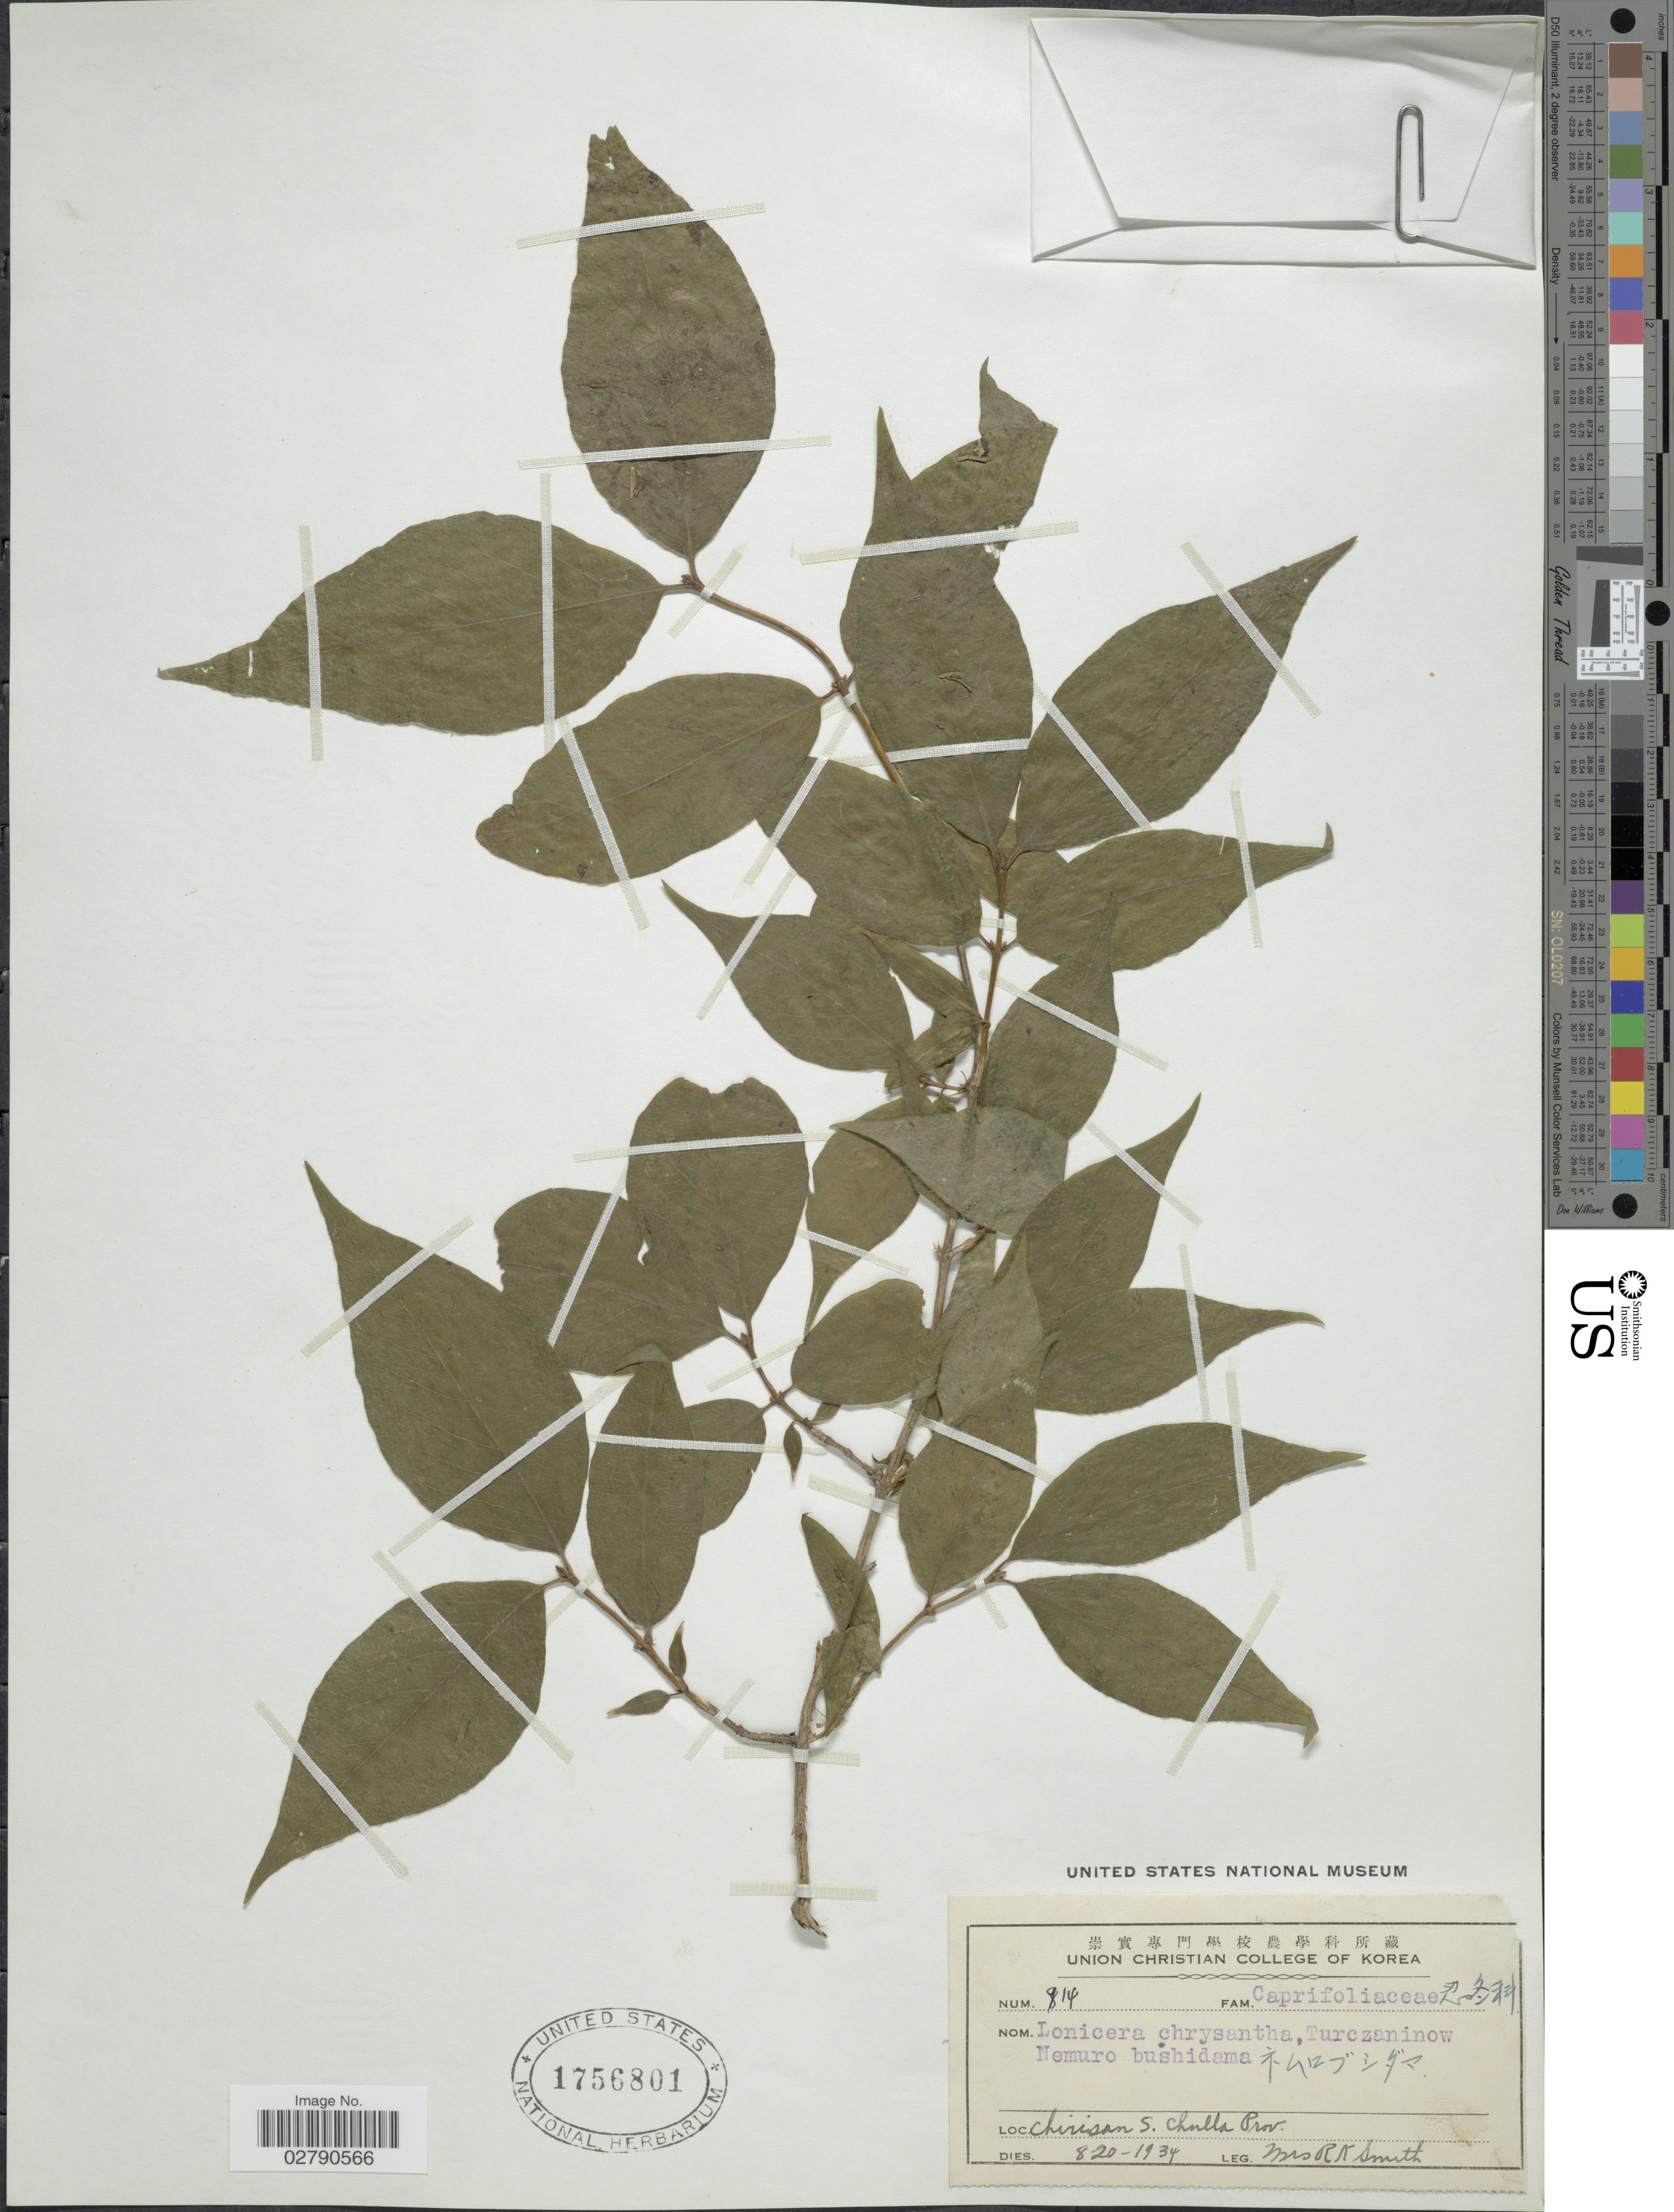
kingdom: Plantae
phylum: Tracheophyta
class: Magnoliopsida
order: Dipsacales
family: Caprifoliaceae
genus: Lonicera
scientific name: Lonicera chrysantha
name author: Turcz. ex Ledeb.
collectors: Mrs. R. K. Smith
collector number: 814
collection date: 1934-08-20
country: South Korea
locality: Chirisan S. Chulla Prov.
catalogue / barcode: US 1756801